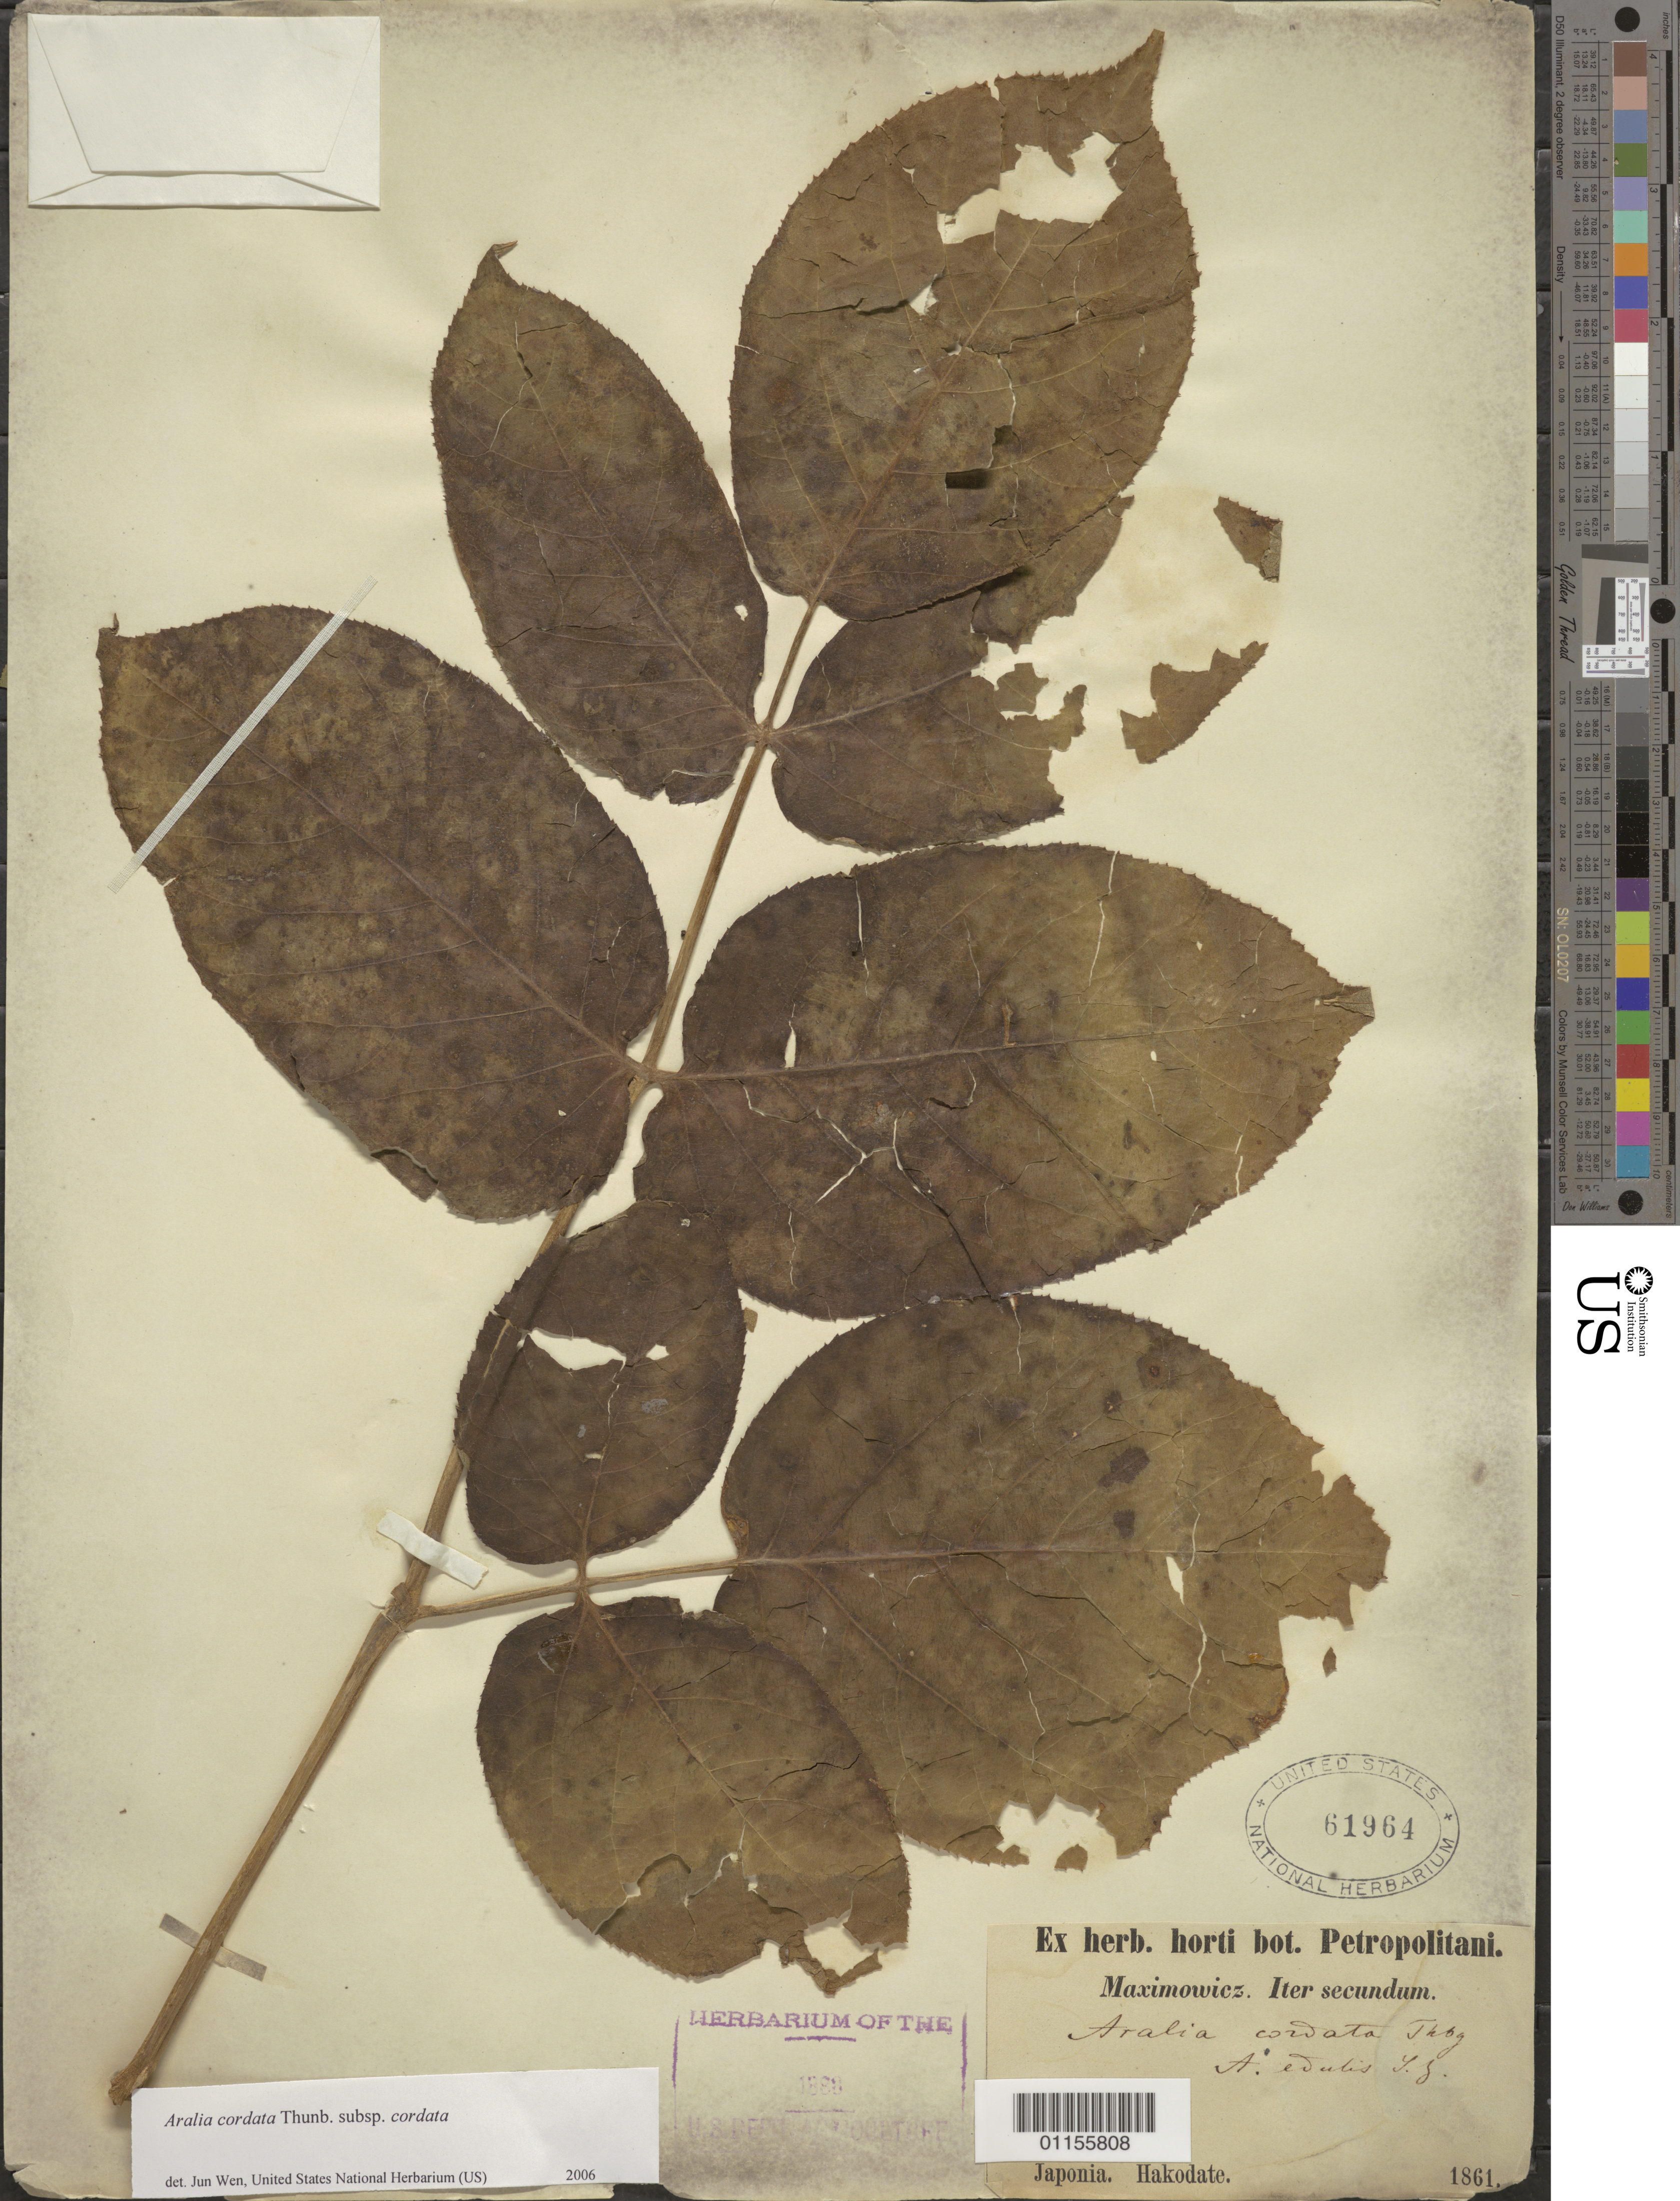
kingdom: Plantae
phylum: Tracheophyta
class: Magnoliopsida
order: Apiales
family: Araliaceae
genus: Aralia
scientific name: Aralia cordata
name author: Thunb.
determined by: Wen, Jun, (BOT), Smithsonian Institution - National Museum of Natural History (UNITED STATES)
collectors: -. Maximowicz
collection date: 1861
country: Japan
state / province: Hokkaido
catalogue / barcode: US 61964